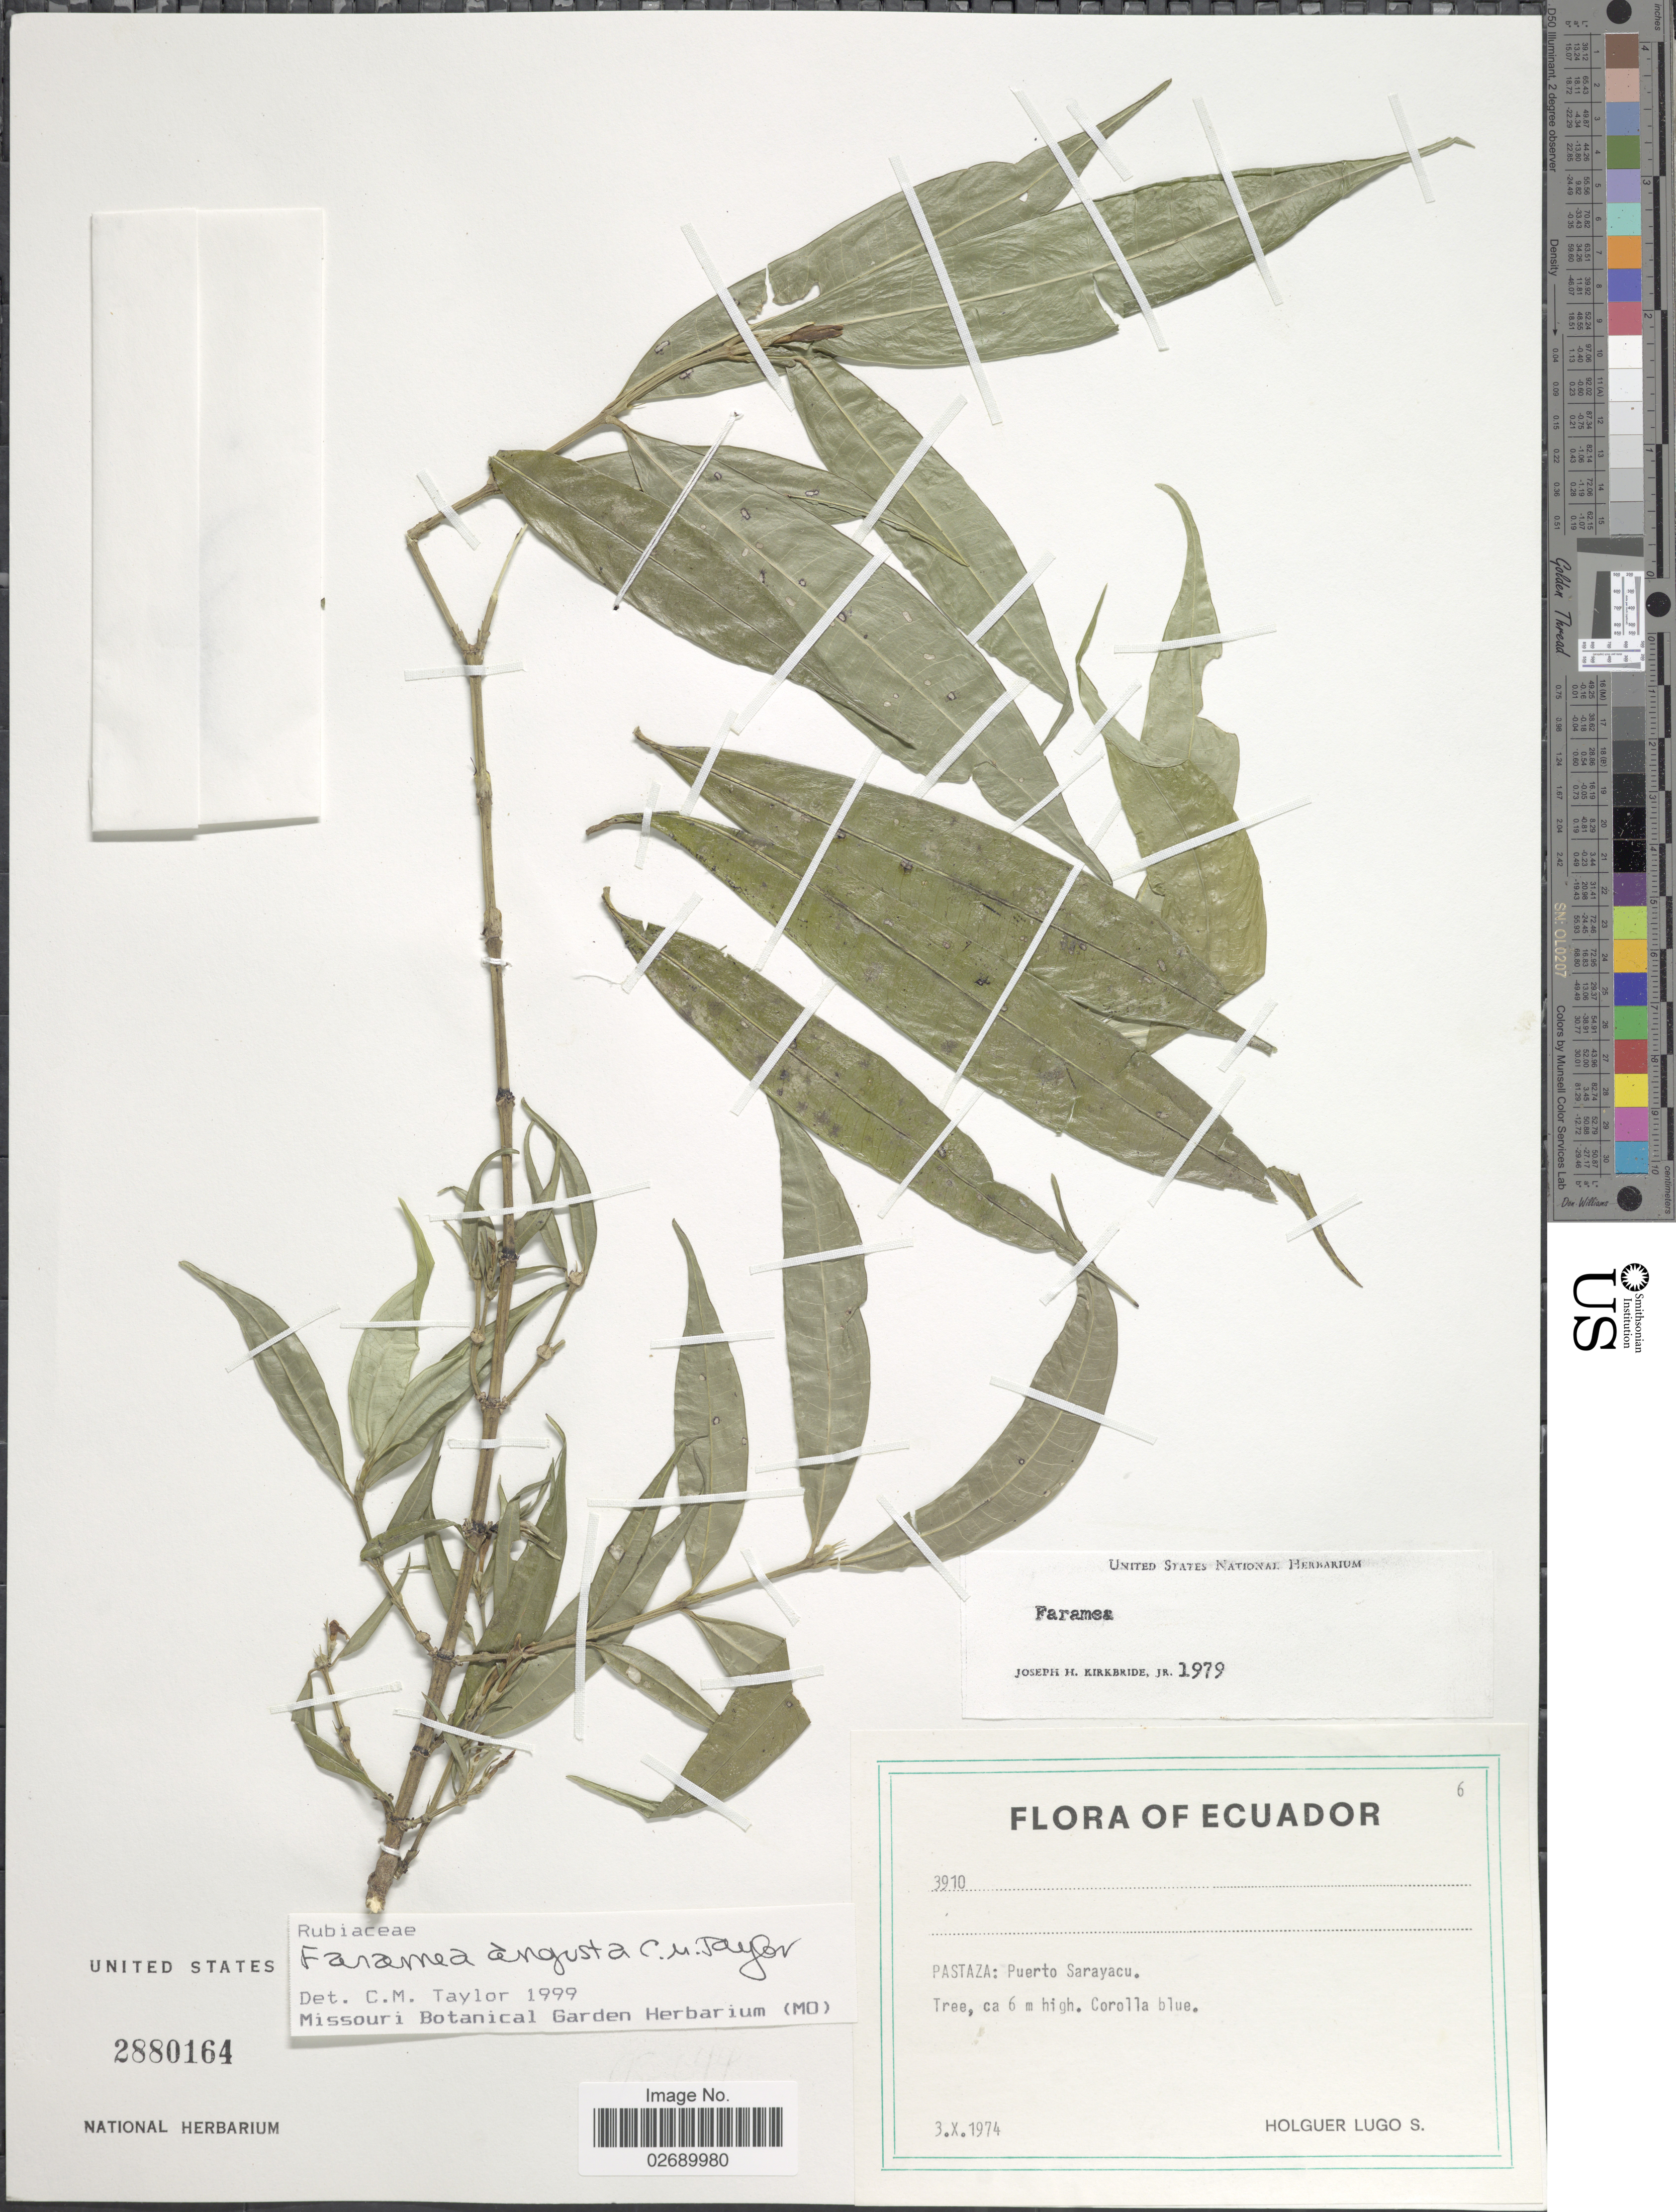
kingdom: Plantae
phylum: Tracheophyta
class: Magnoliopsida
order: Gentianales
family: Rubiaceae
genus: Faramea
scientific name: Faramea angusta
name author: C.M. Taylor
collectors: H. Lugo S.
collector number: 3910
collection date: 1974-10-03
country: Ecuador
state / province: Pastaza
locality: Puerto Sarayacu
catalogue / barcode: US 2880164